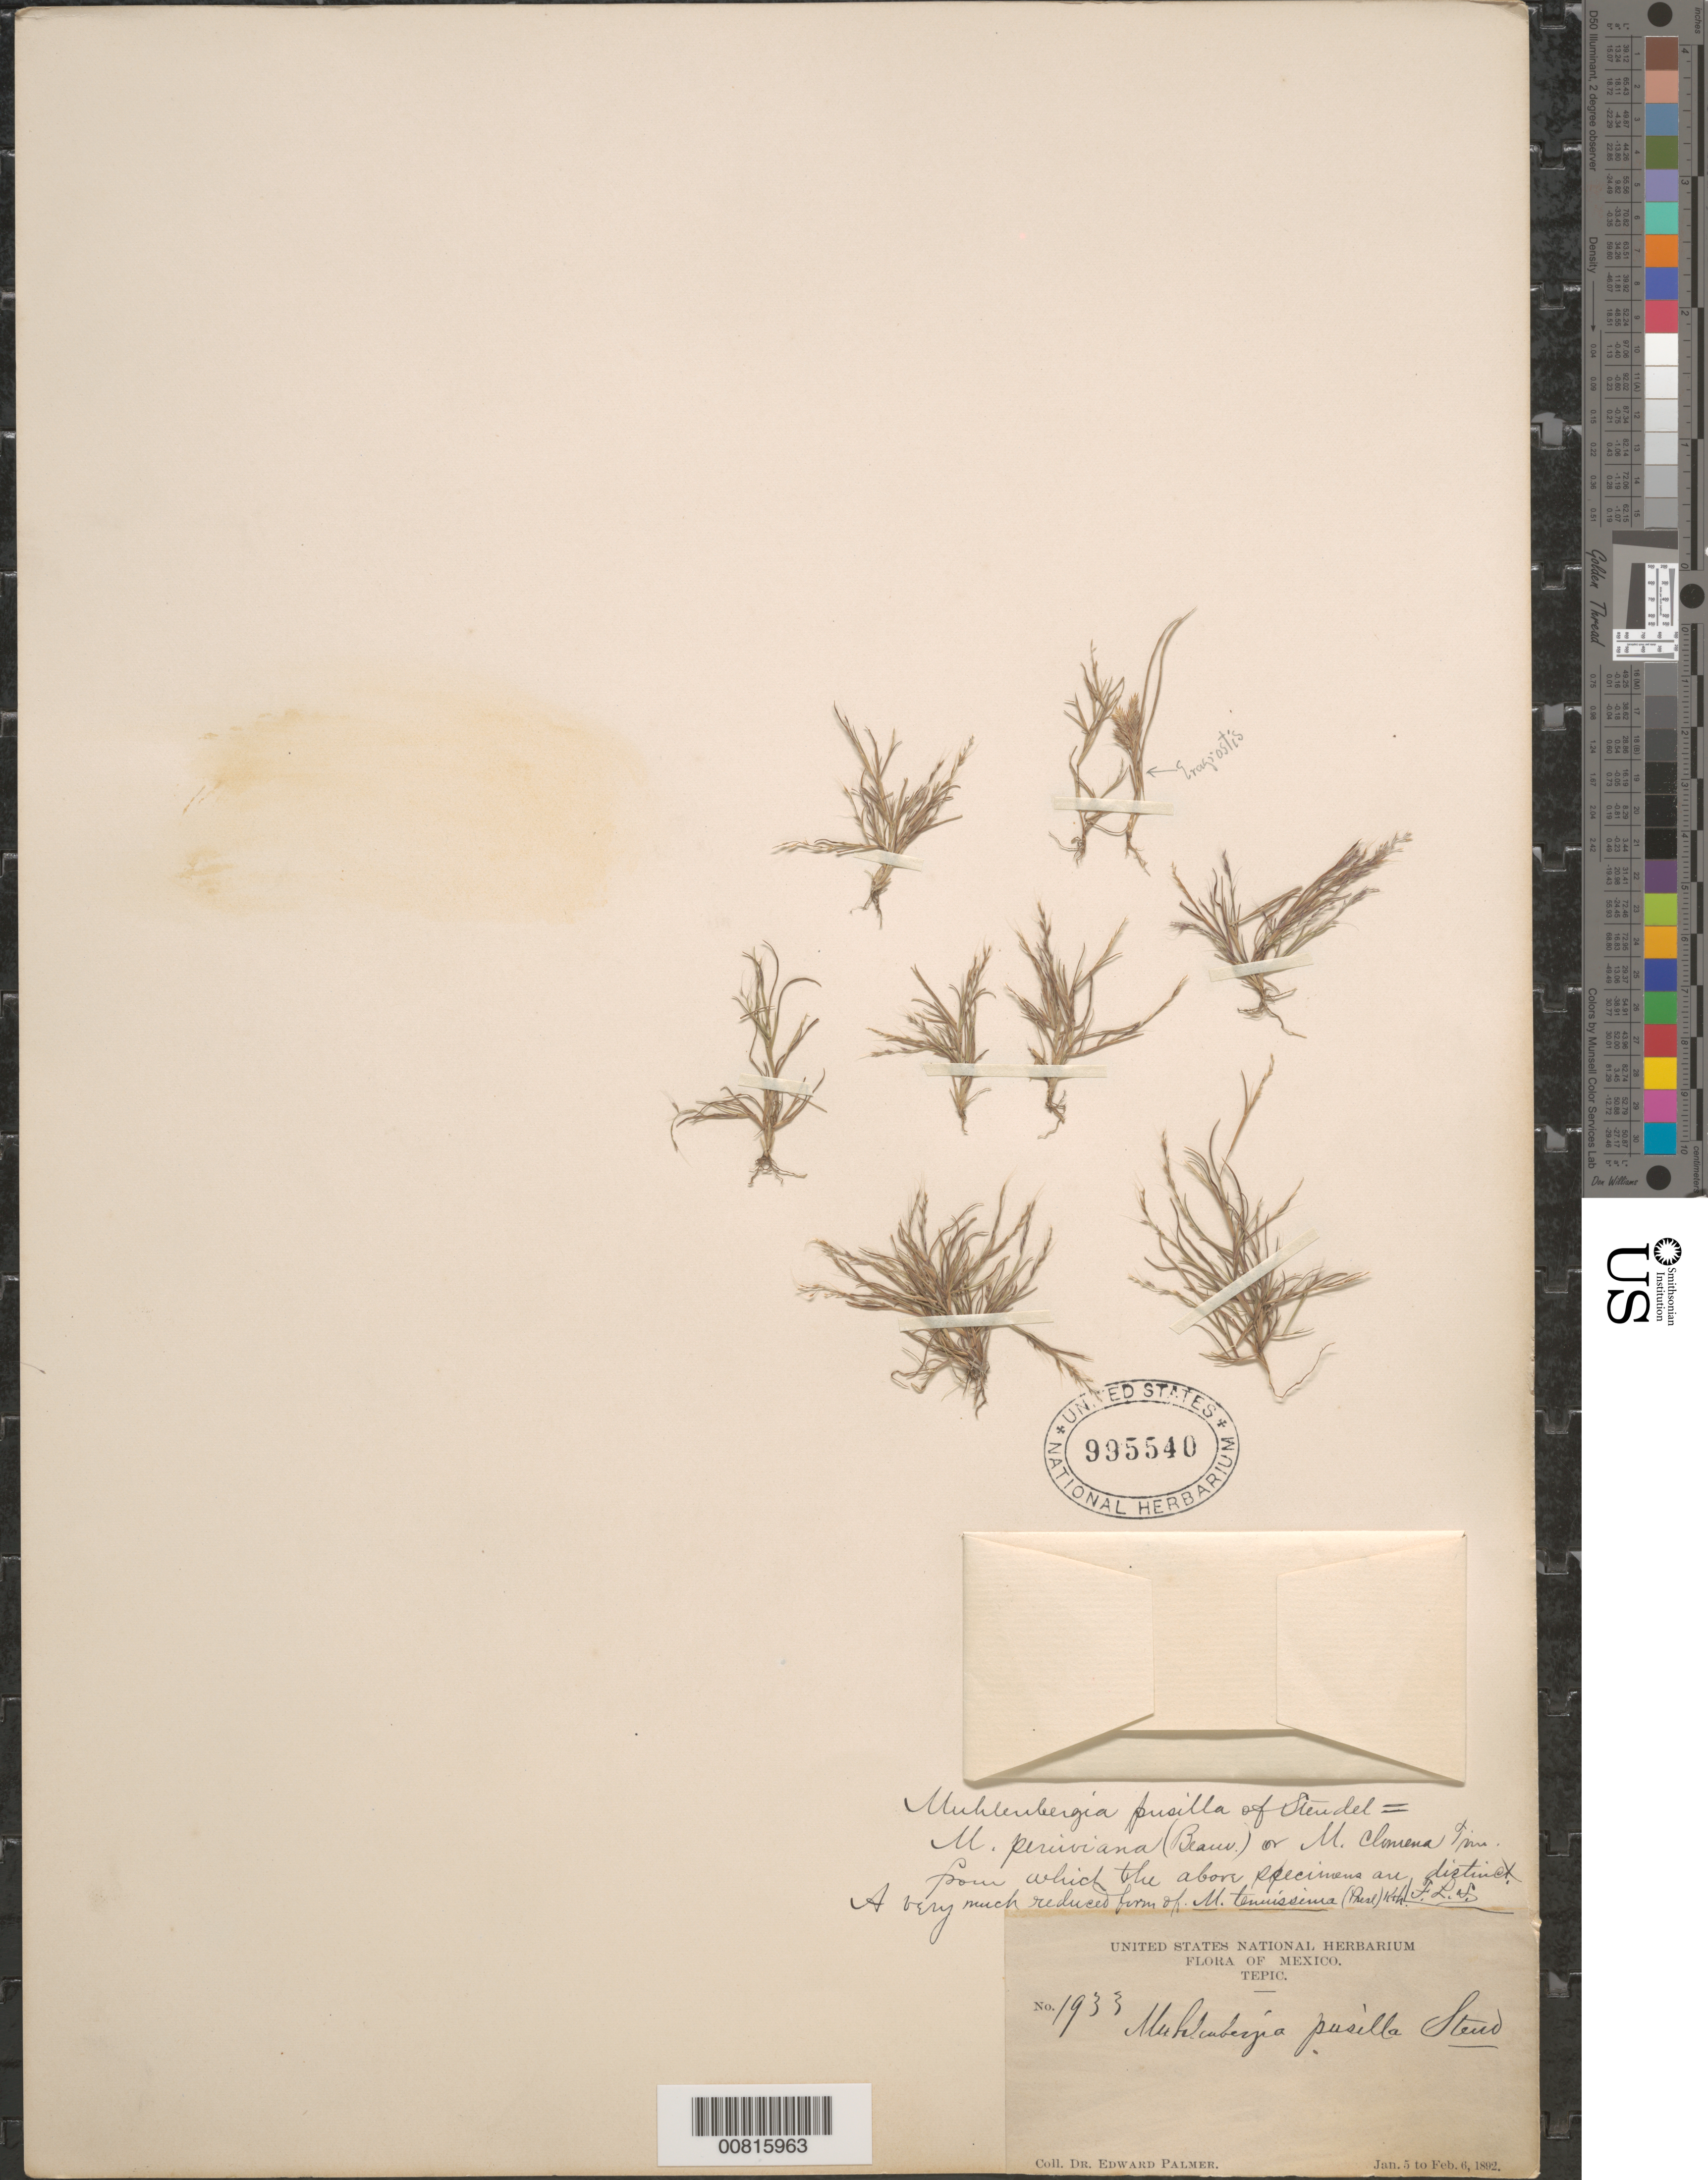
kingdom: Plantae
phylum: Tracheophyta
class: Liliopsida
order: Poales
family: Poaceae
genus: Muhlenbergia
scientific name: Muhlenbergia tenuissima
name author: (J. Presl) Kunth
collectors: E. Palmer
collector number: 1933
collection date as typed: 05 Jan 1892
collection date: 1892-01-05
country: Mexico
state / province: Nayarit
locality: Tepic, Nay.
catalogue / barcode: US 995540